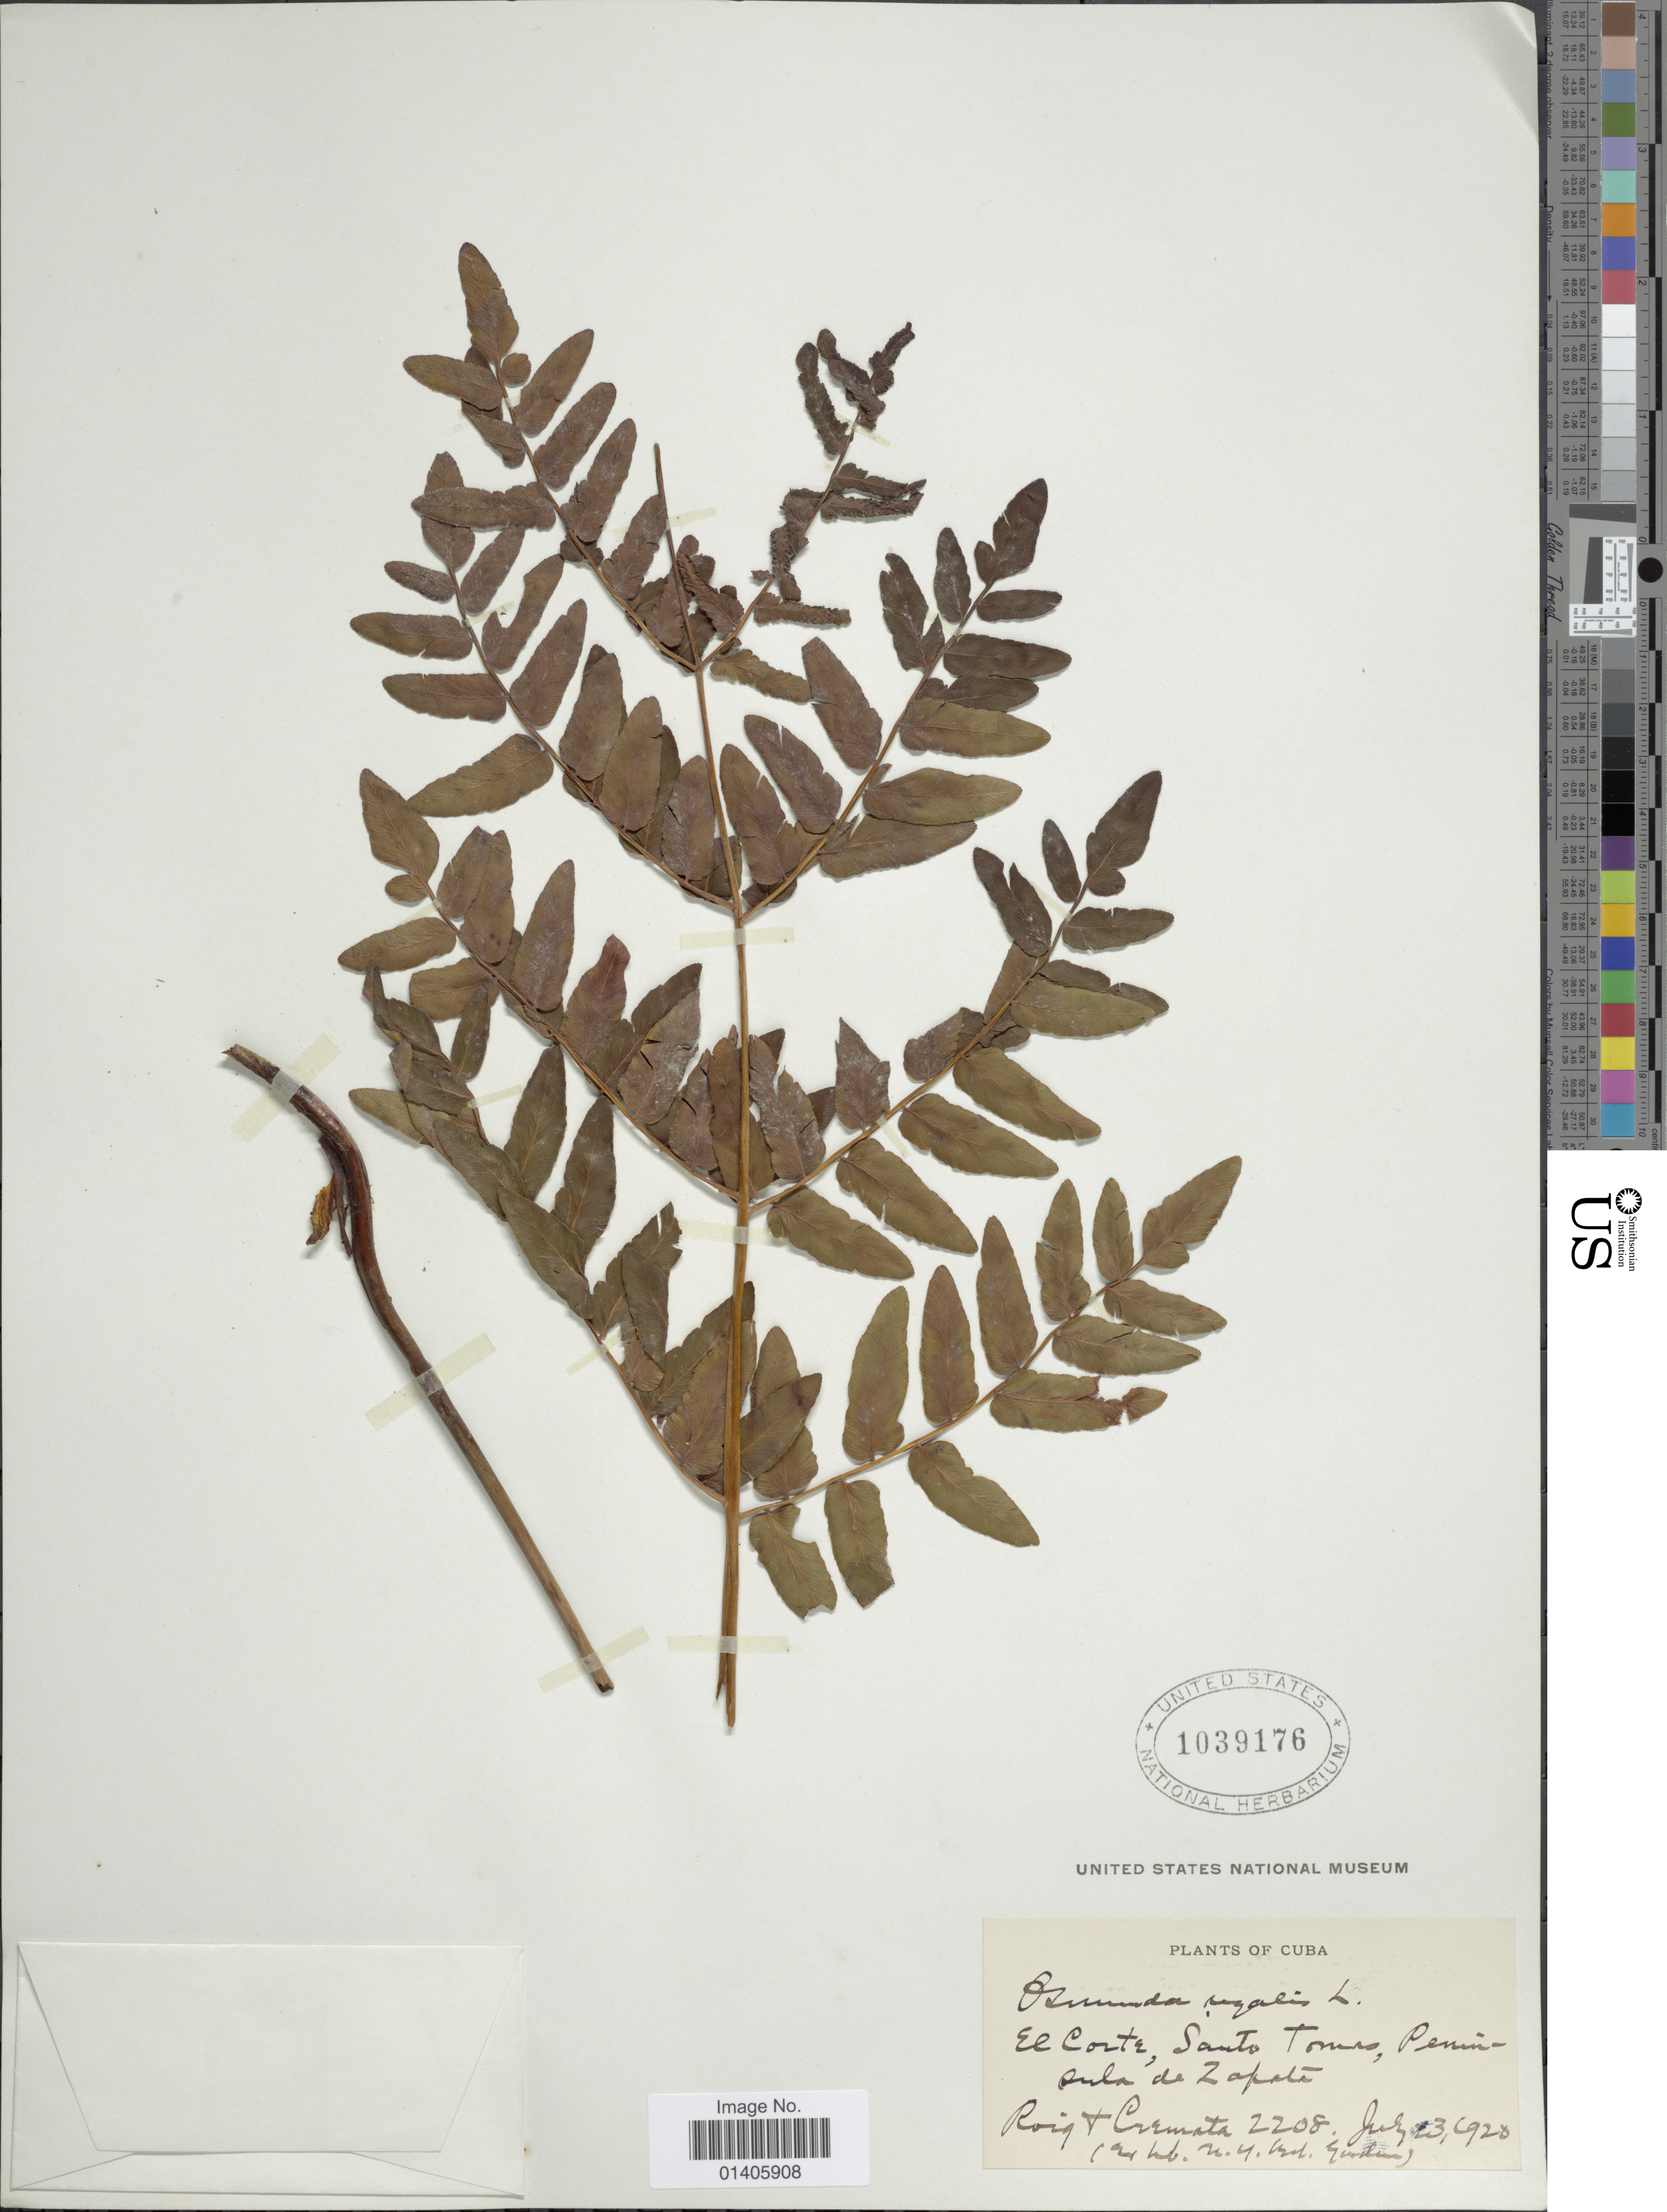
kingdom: Plantae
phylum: Tracheophyta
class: Polypodiopsida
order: Osmundales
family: Osmundaceae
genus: Osmunda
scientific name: Osmunda regalis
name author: L.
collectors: J. Roíg & -. Cremata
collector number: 208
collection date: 1920-07-23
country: Cuba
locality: El Corte, Santo Tomas, peninsula de Zapatá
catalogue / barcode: US 1039176